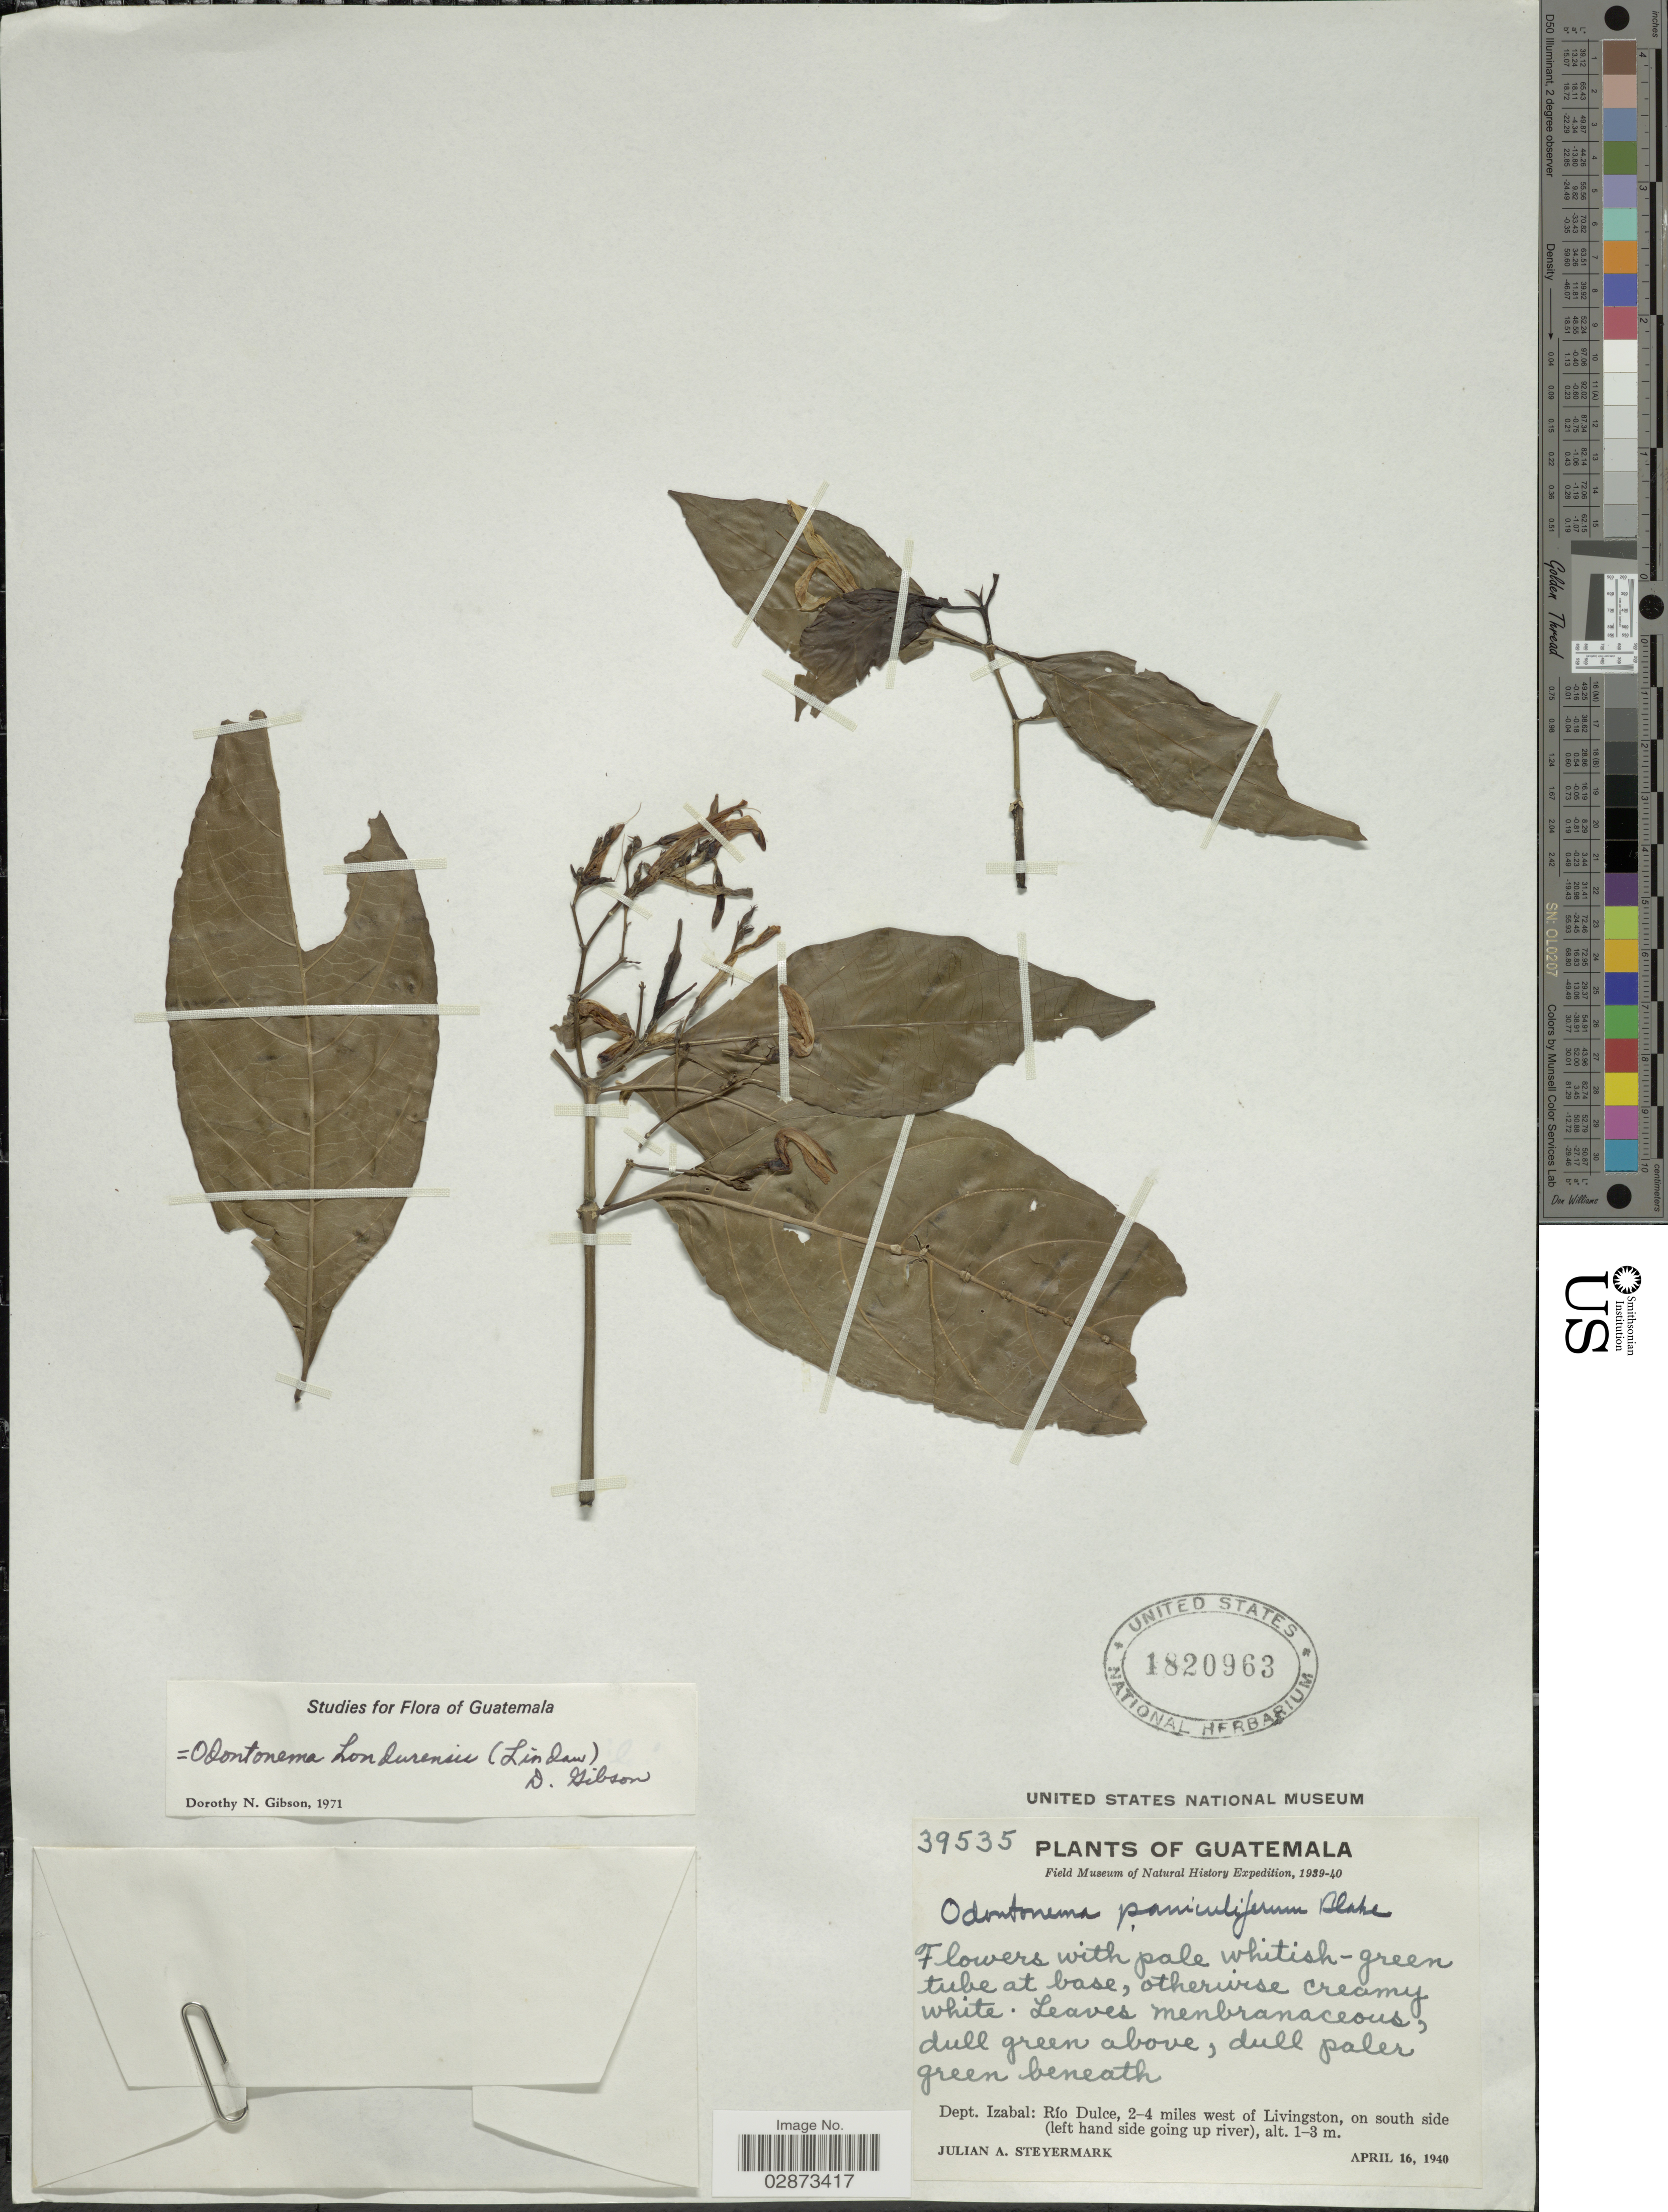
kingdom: Plantae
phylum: Tracheophyta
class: Magnoliopsida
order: Lamiales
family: Acanthaceae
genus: Odontonema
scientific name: Odontonema cuspidatum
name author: (Nees) Kuntze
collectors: J. Steyermark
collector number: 39535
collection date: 1940-04-16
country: Guatemala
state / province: Izabal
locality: Dept. Izabal: Río Dulce, 2-4 miles west of Livingston, on south side (Left hand side going up river).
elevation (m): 1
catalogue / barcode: US 1820963